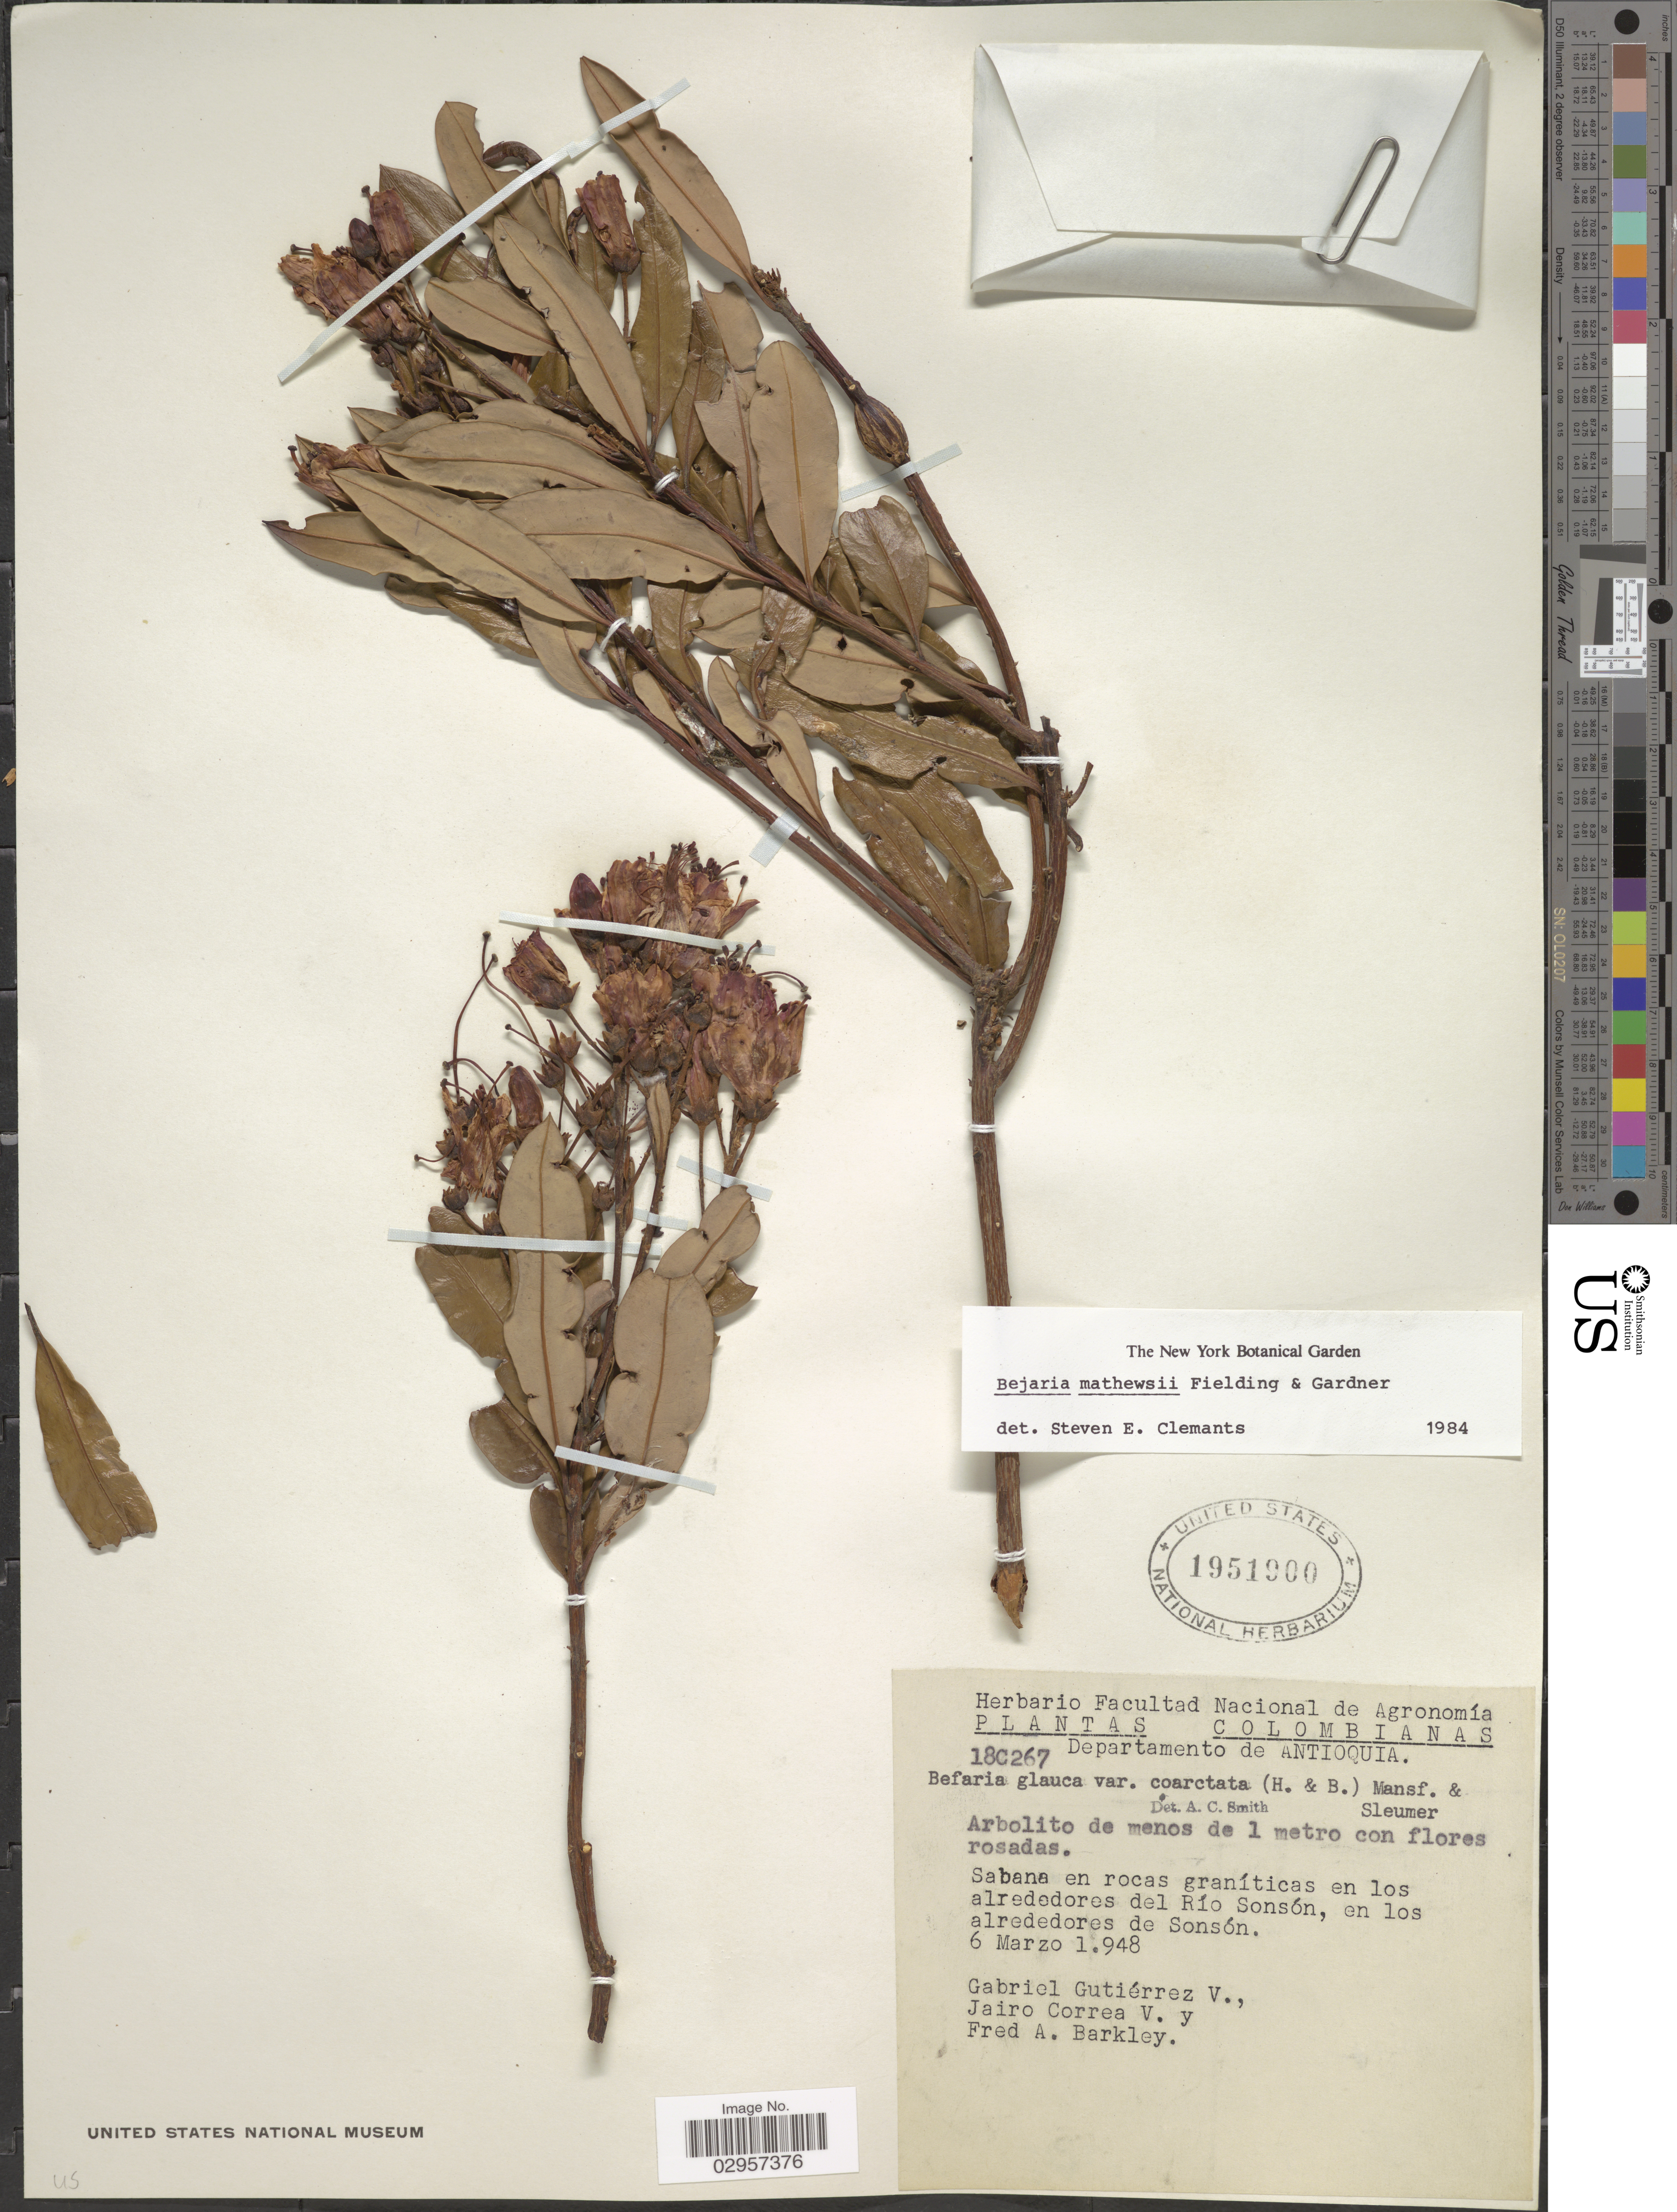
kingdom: Plantae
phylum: Tracheophyta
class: Magnoliopsida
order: Ericales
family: Ericaceae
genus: Bejaria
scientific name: Bejaria mathewsii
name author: Fielding & Gardner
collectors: G. Gutiérrez V., J. Correa V. & F. A. Barkley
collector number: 18C267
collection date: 1948-03-06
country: Colombia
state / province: Antioquia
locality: Departamento de Antioquia, Sabana en rocas graníticas en los alrededores del Río Sonsón, en los alrededores de Sonsón.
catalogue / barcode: US 1951900